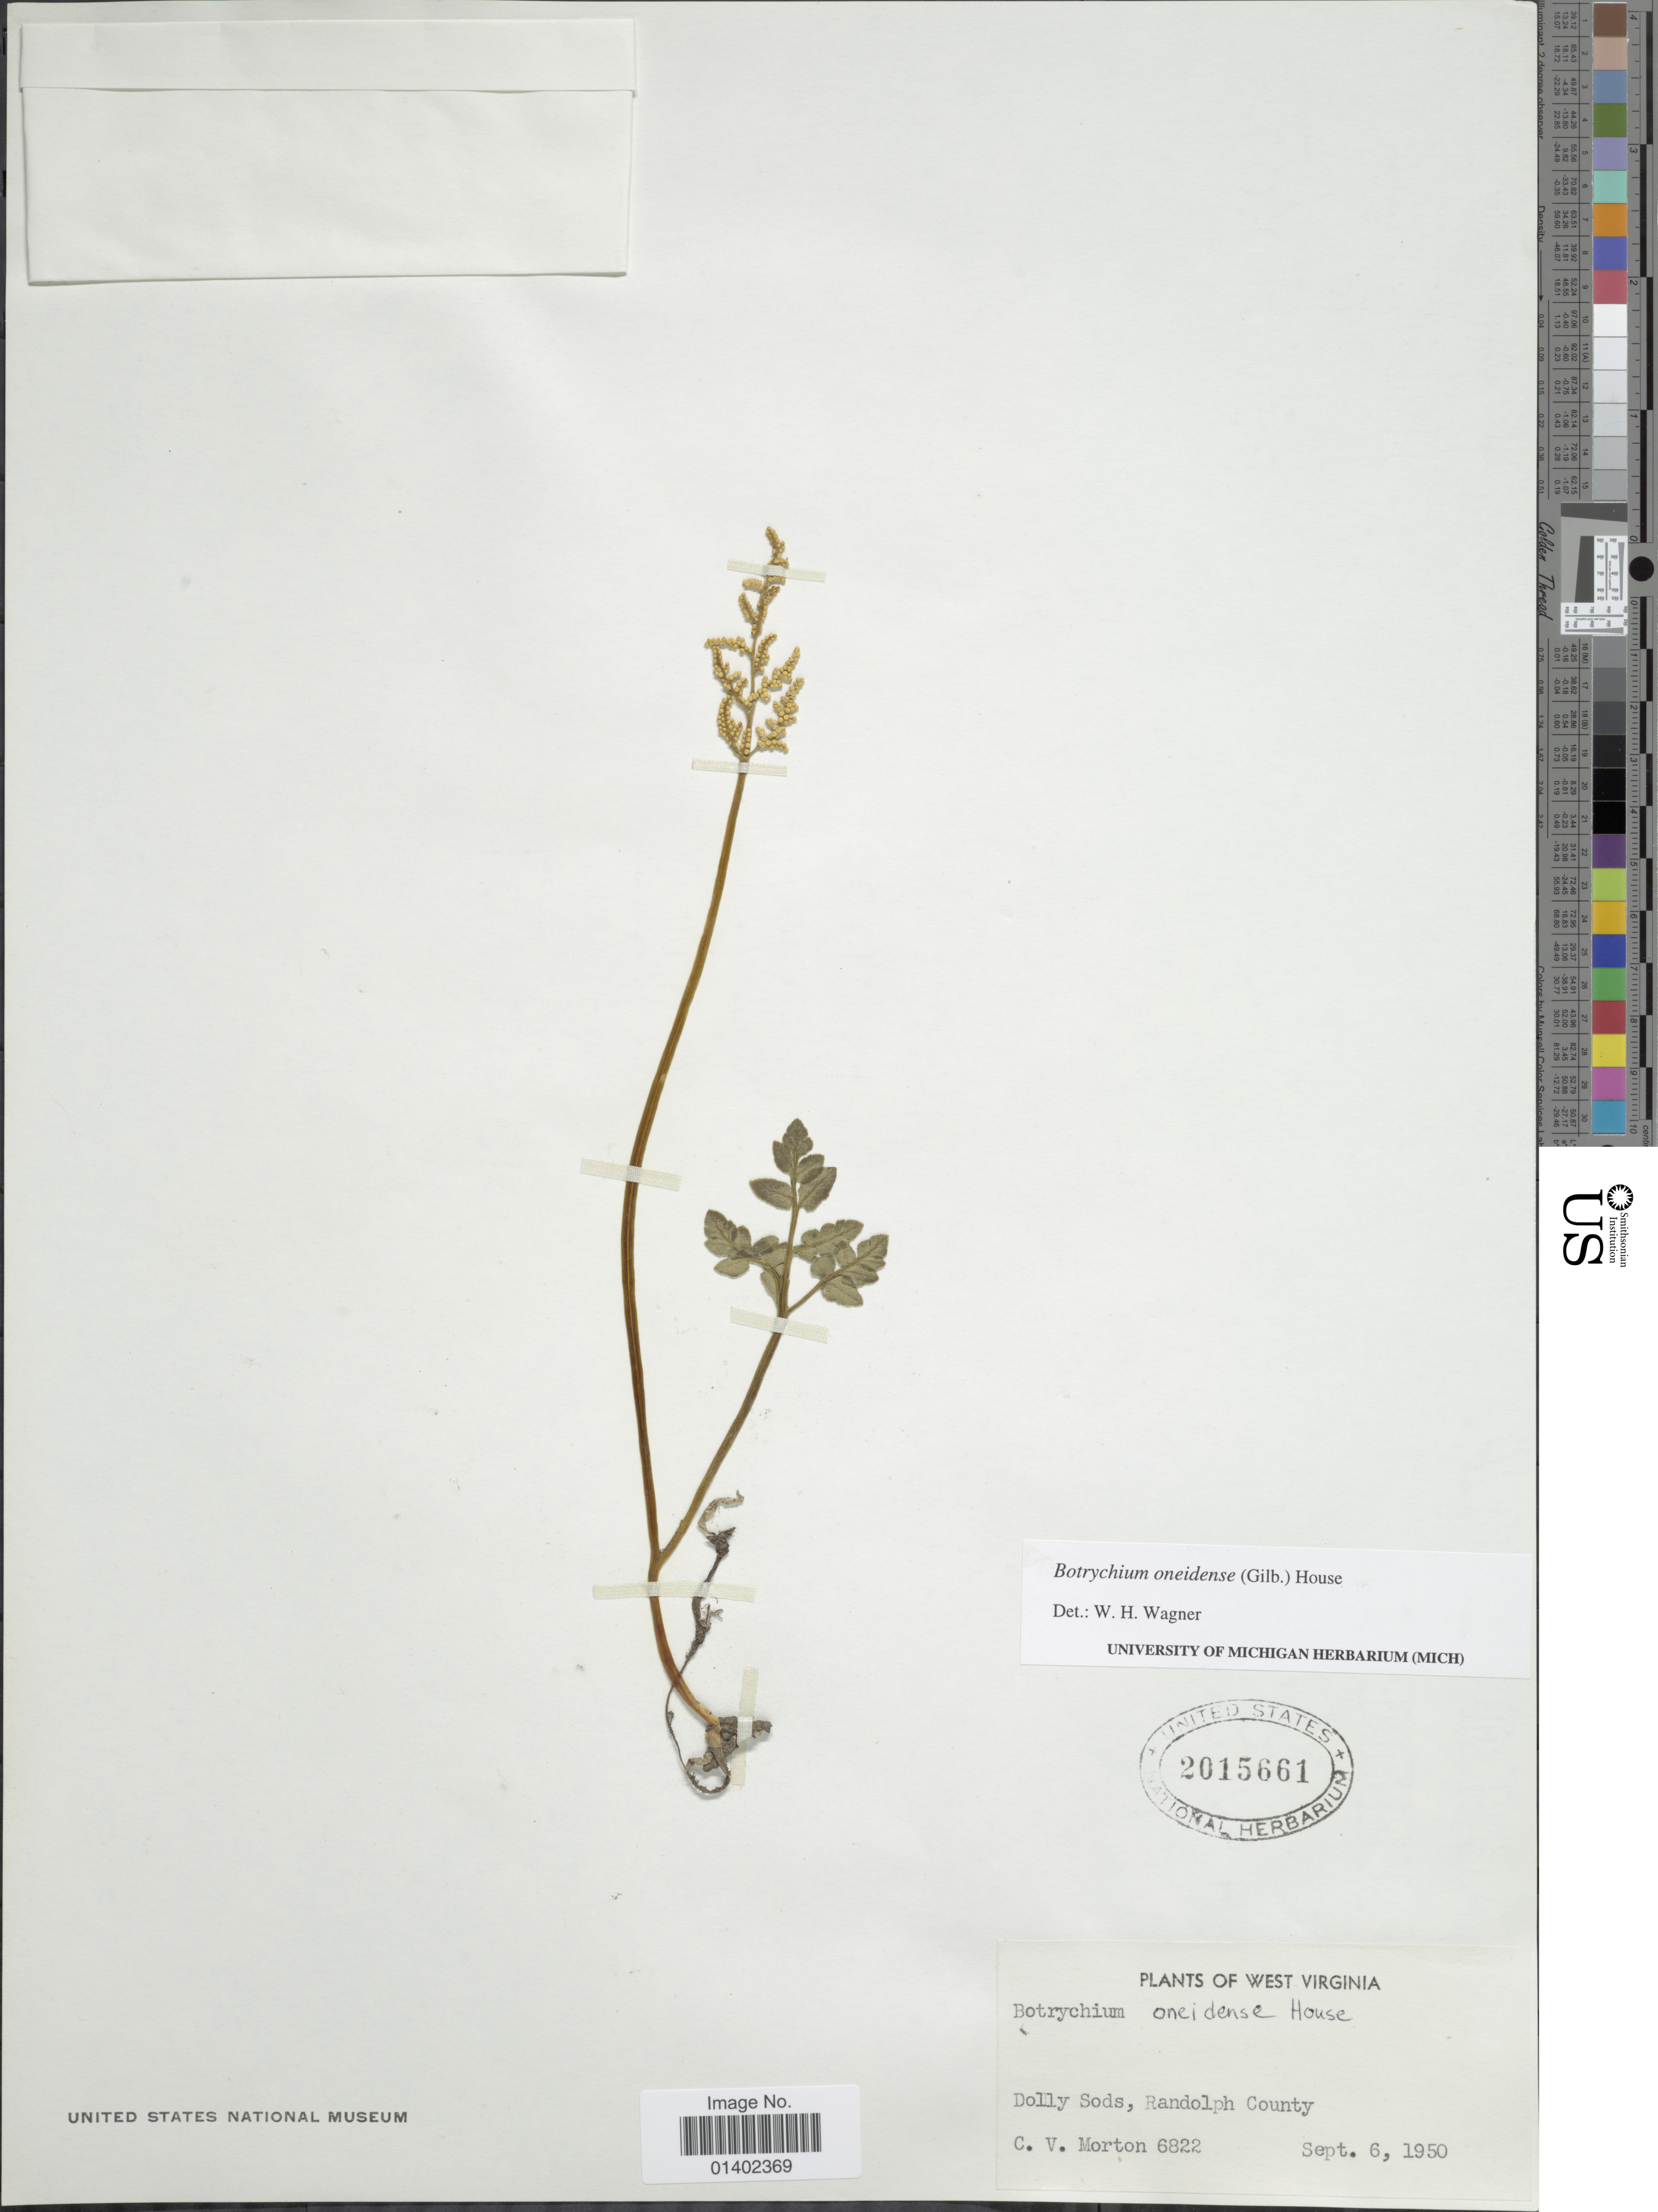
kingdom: Plantae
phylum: Tracheophyta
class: Polypodiopsida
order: Ophioglossales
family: Ophioglossaceae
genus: Botrychium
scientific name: Botrychium oneidense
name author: (Gilbert) House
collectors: C. V. Morton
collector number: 6822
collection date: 1950-09-06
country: United States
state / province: West Virginia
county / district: Randolph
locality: Dolly Sods, Randolph County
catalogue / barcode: US 2015661